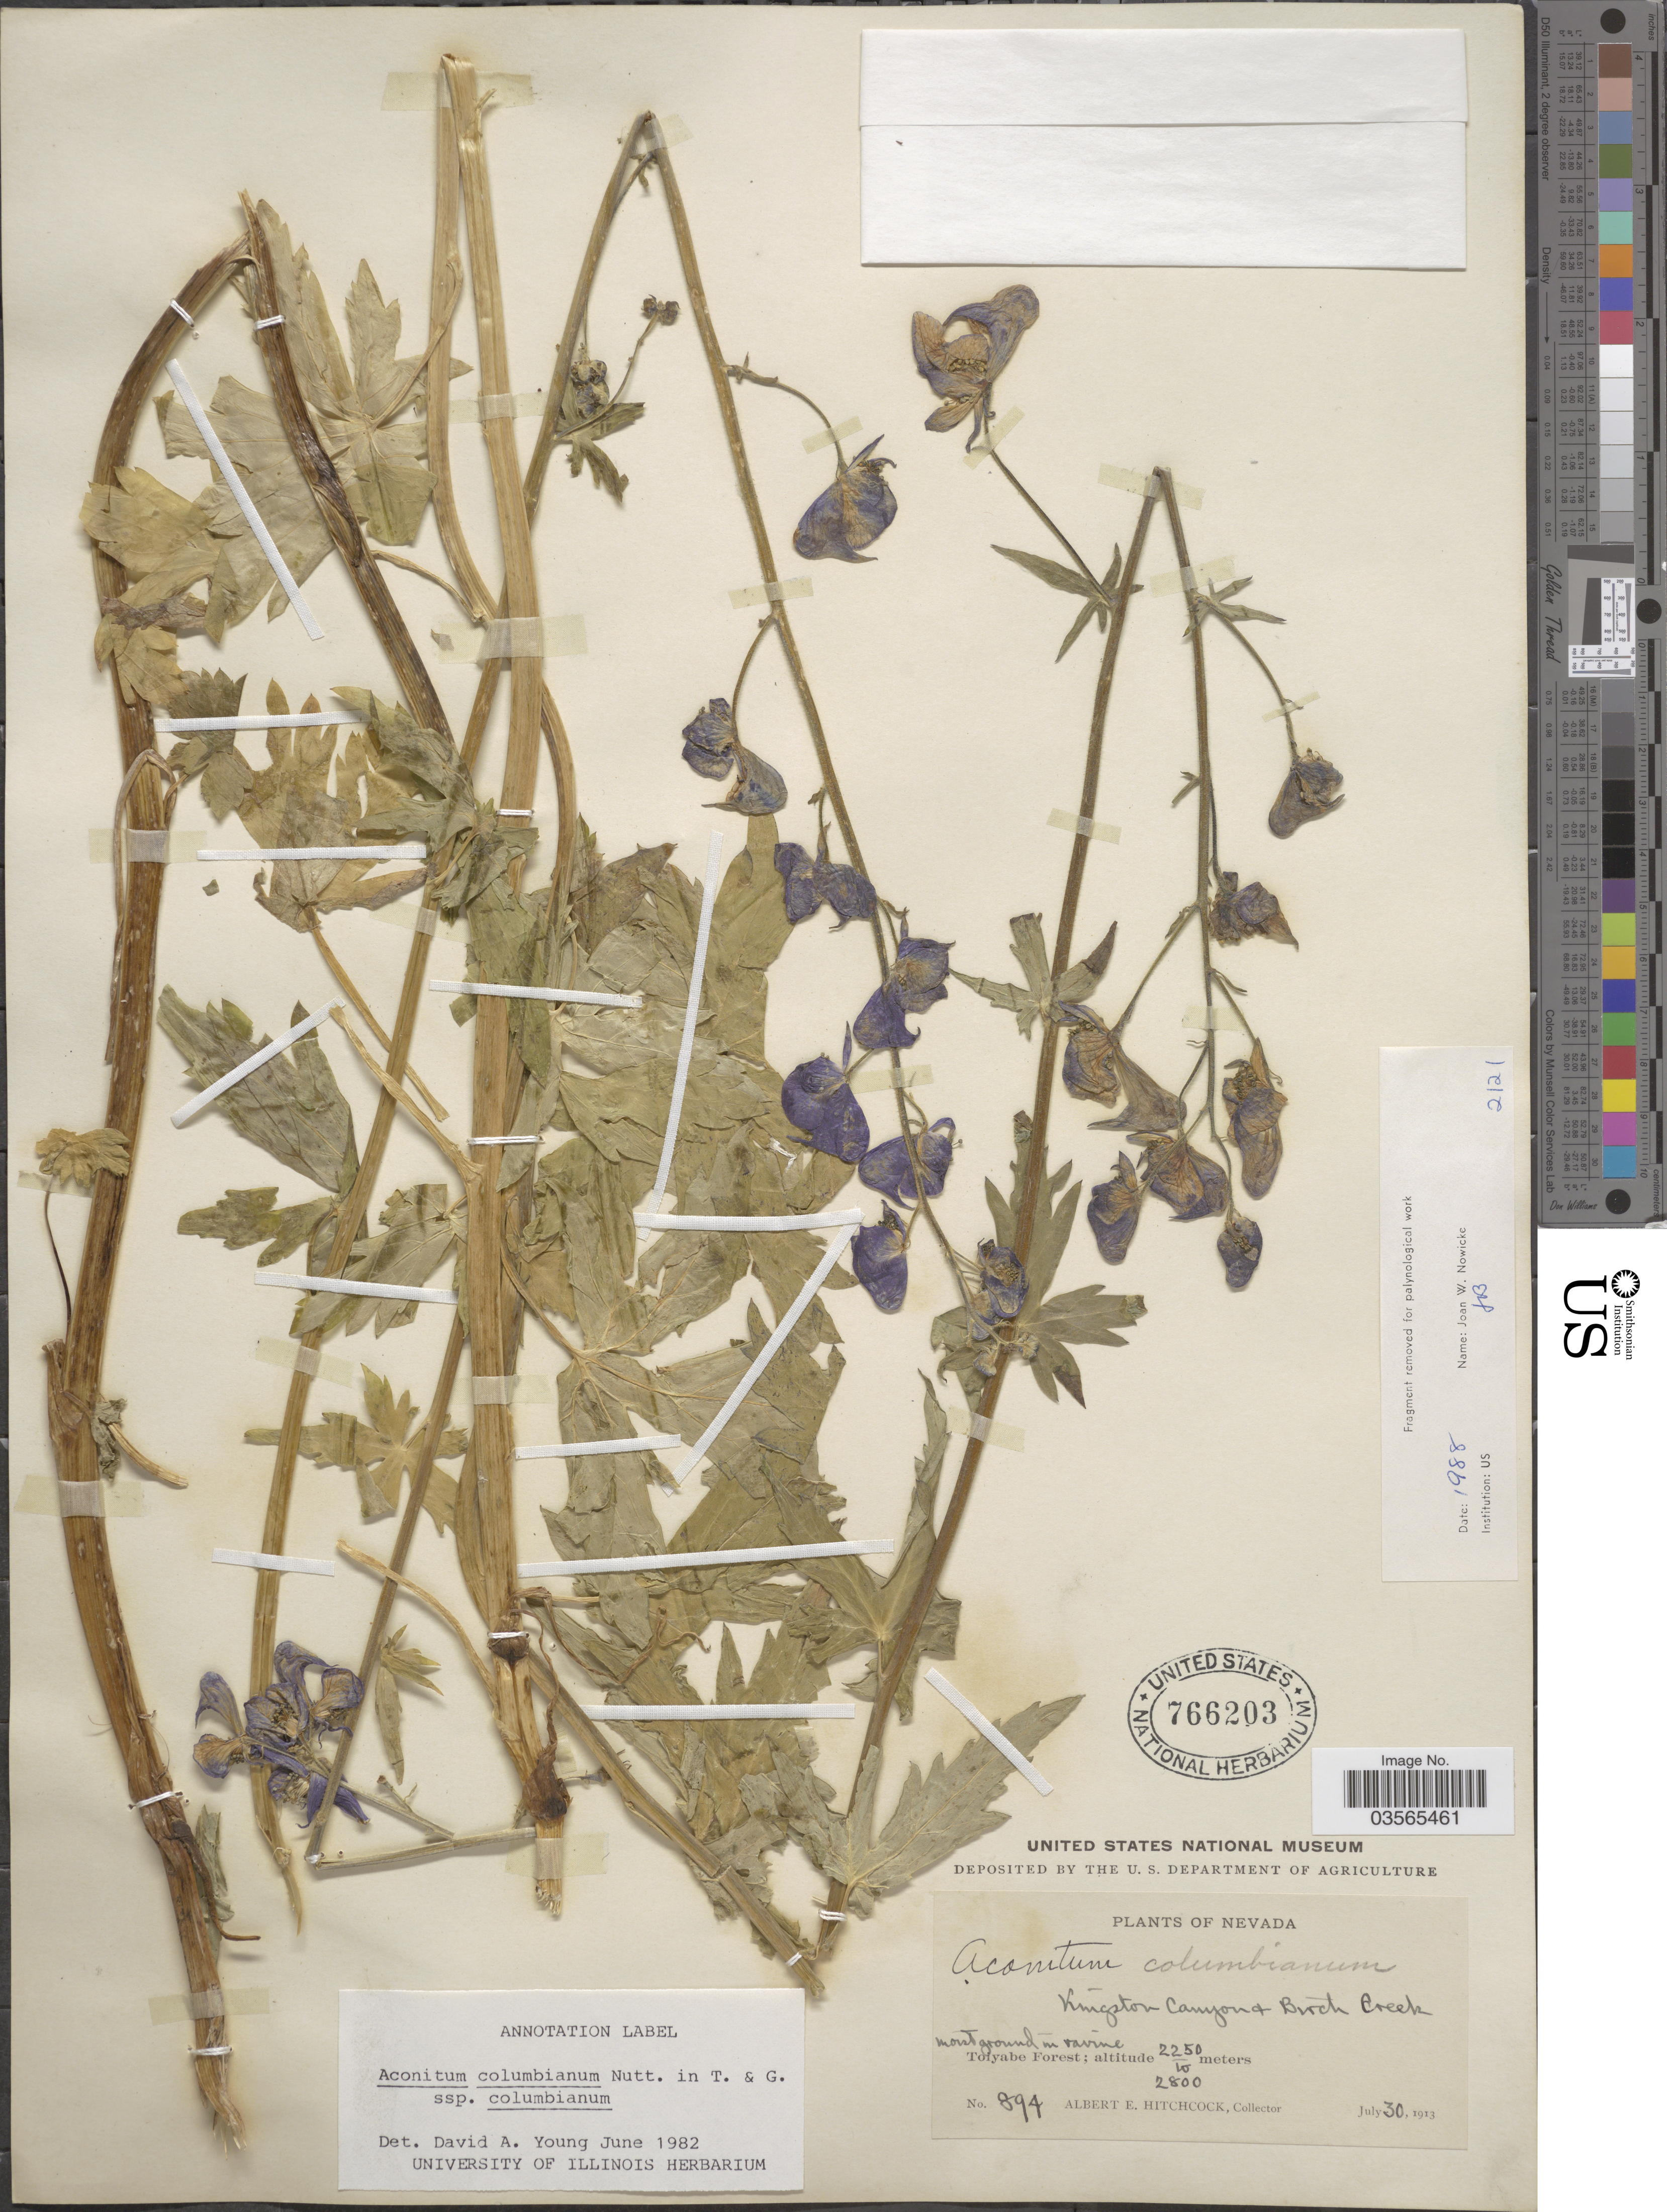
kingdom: Plantae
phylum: Tracheophyta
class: Magnoliopsida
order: Ranunculales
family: Ranunculaceae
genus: Aconitum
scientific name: Aconitum columbianum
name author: Nutt.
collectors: A. Hitchcock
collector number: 894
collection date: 1913-07-30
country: United States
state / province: Nevada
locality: Kingston Canyon & Birch Creek. Toiyabe Forest.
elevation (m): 2250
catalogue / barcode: US 766203